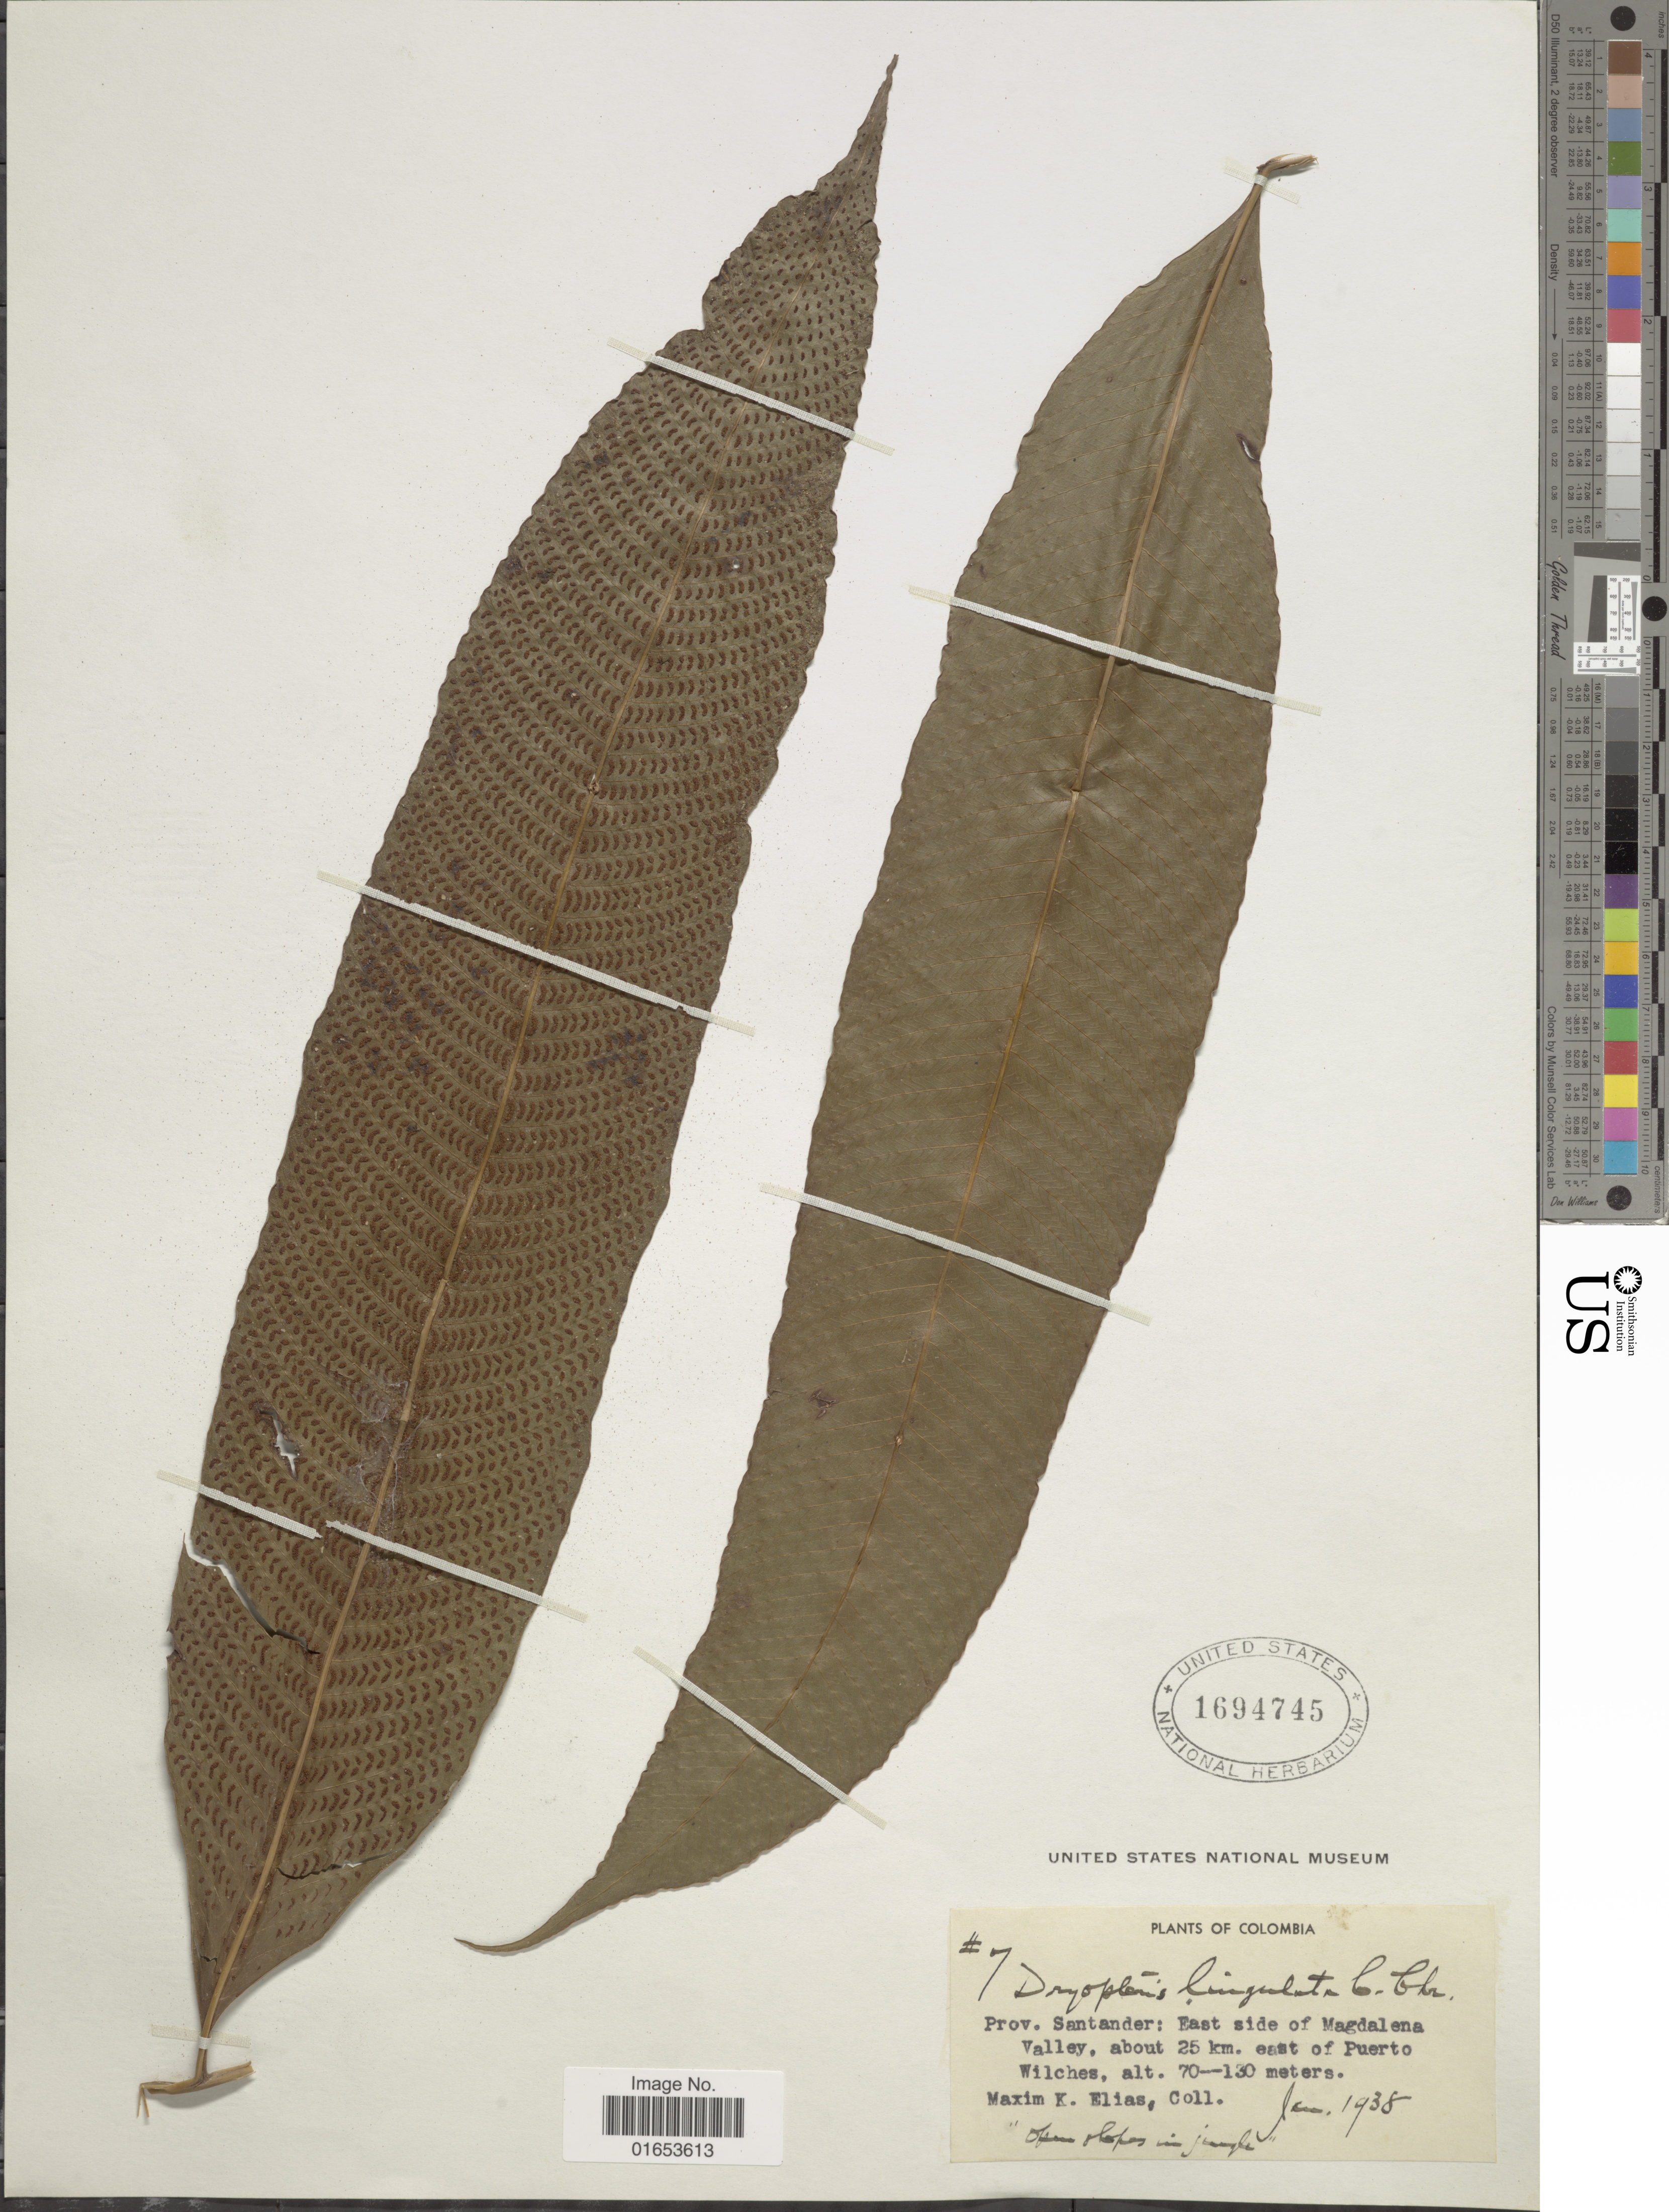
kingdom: Plantae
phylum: Tracheophyta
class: Polypodiopsida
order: Polypodiales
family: Thelypteridaceae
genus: Meniscium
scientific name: Meniscium lingulatum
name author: (C. Chr.) Pic. Serm.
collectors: M. Elias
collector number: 7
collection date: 1935-01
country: Colombia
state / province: Santander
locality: East side of Magdalena Valley, about 25 km. east of Puerto Wilches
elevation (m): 70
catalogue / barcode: US 1694745